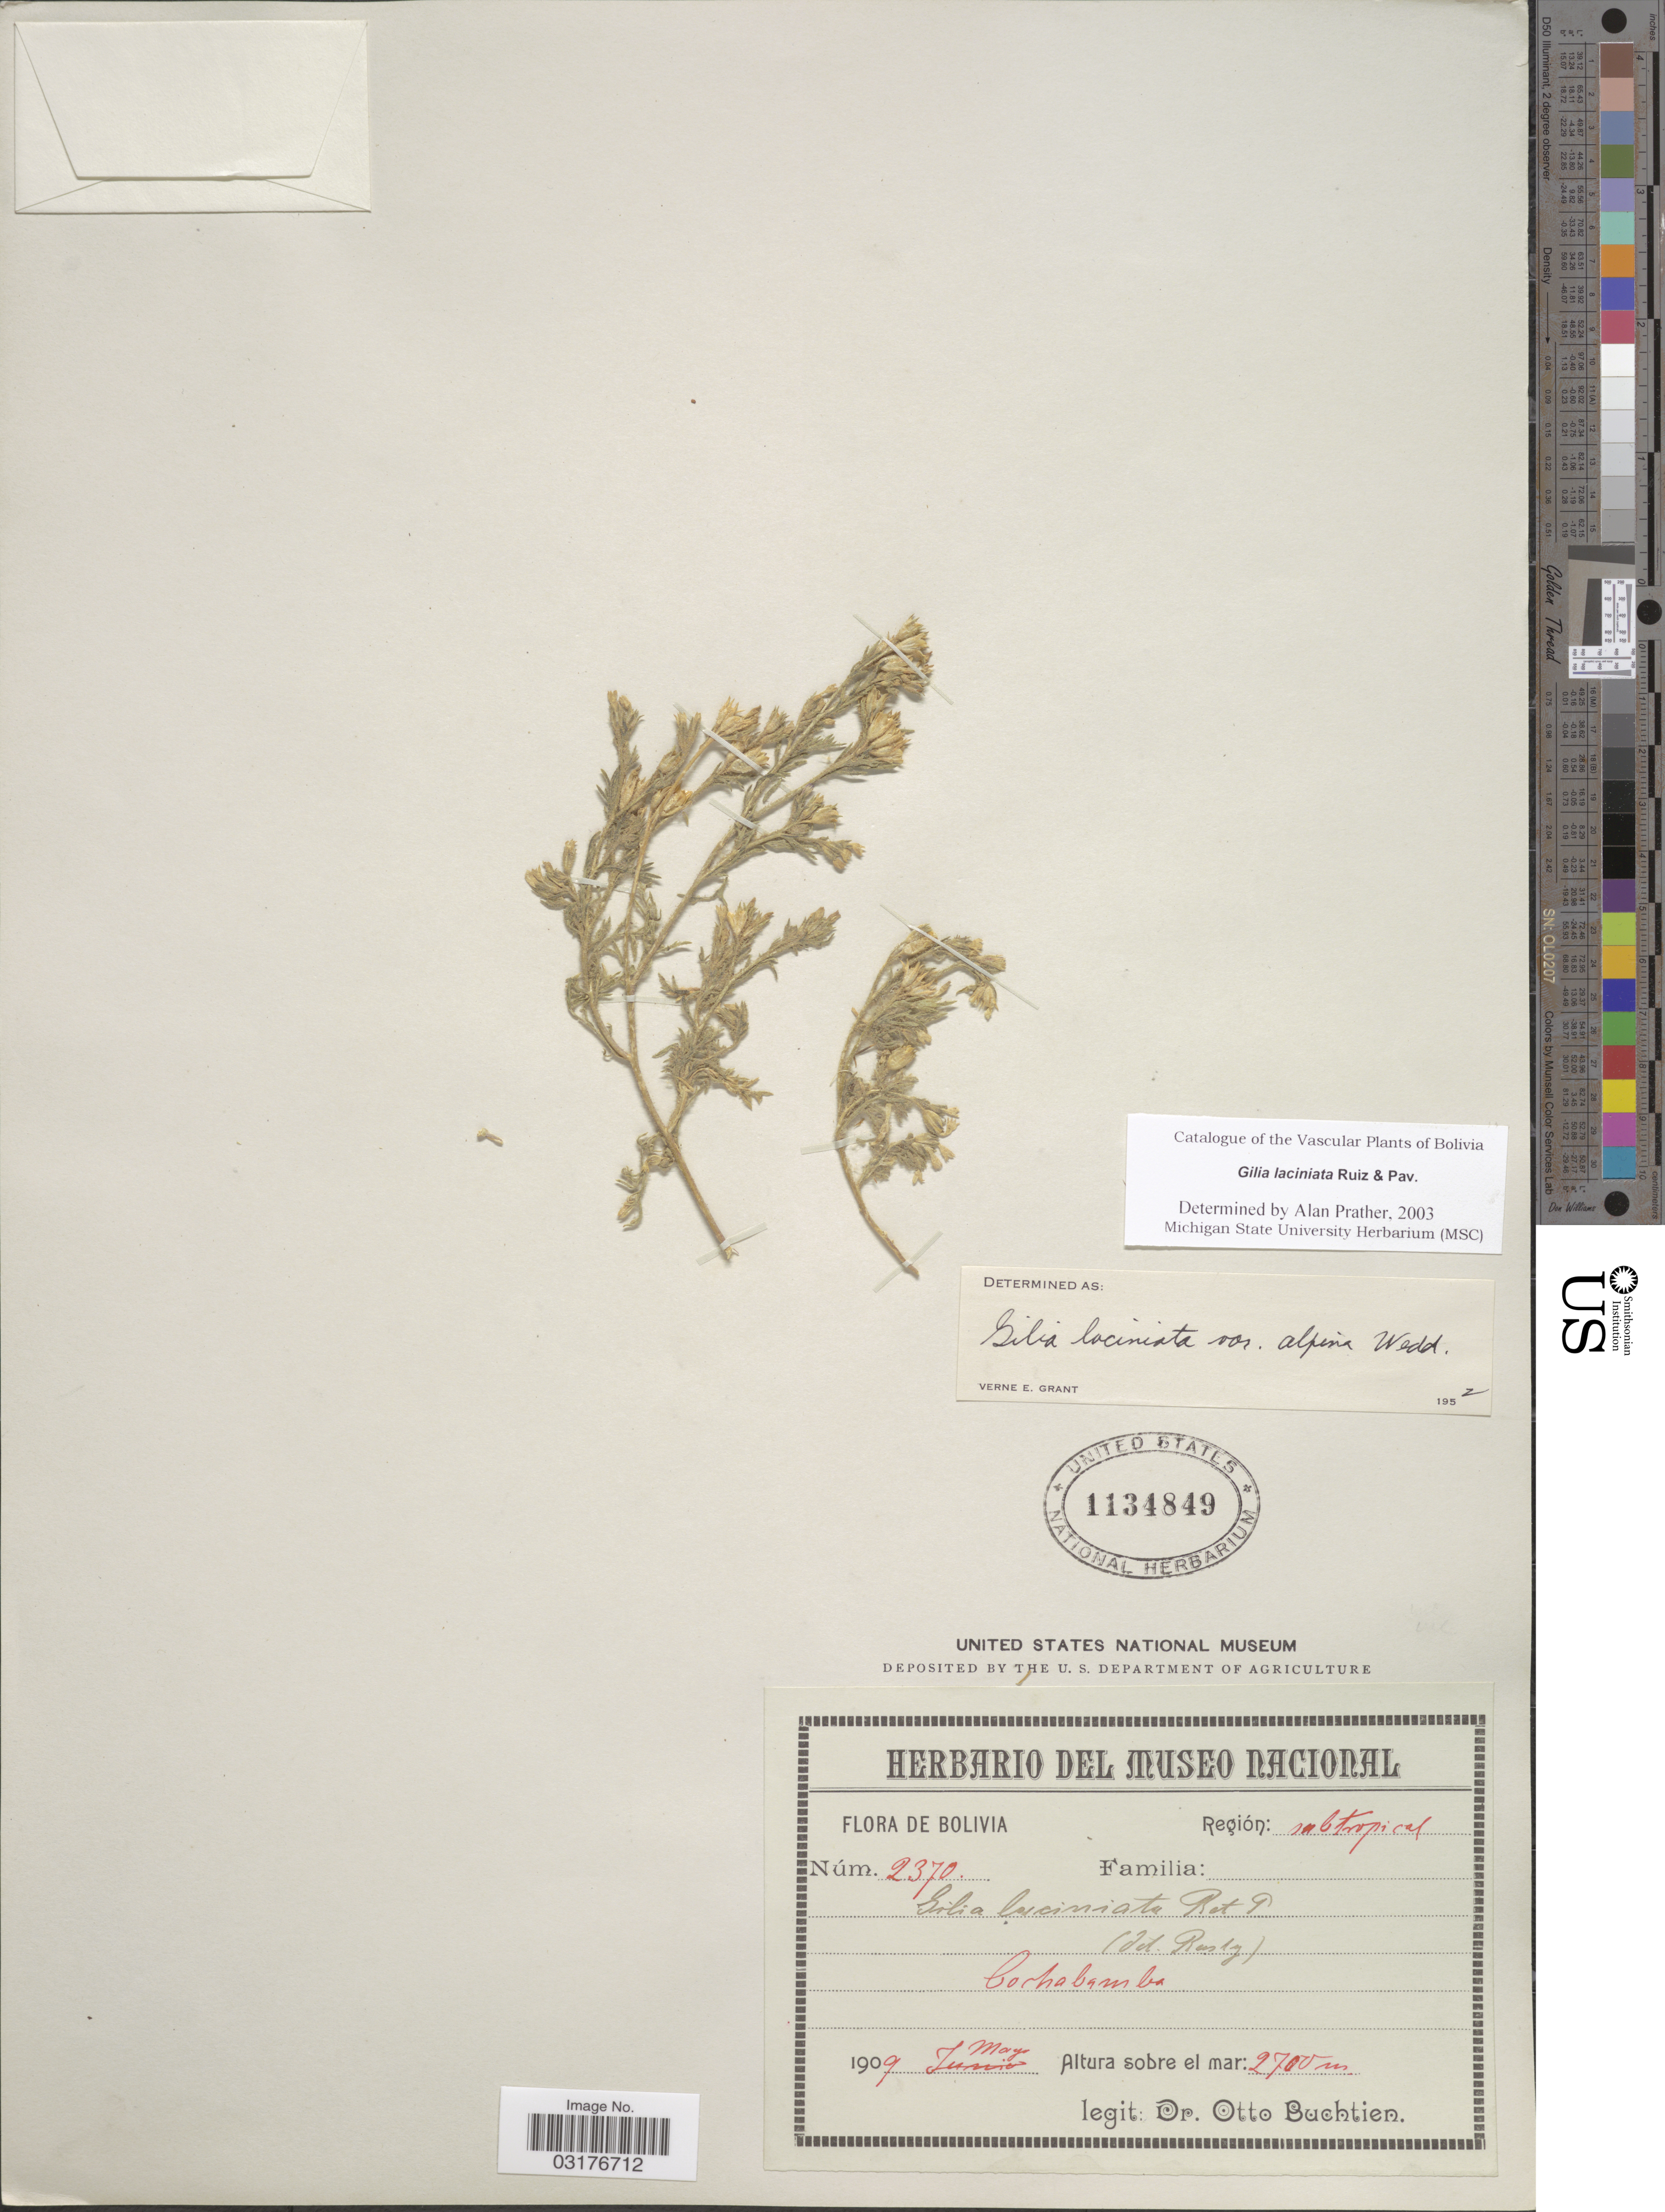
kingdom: Plantae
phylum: Tracheophyta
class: Magnoliopsida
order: Ericales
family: Polemoniaceae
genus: Gilia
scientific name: Gilia laciniata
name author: Ruiz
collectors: O. Buchtien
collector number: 2370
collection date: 1909-05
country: Bolivia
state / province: Cochabamba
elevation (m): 2700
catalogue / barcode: US 1134849